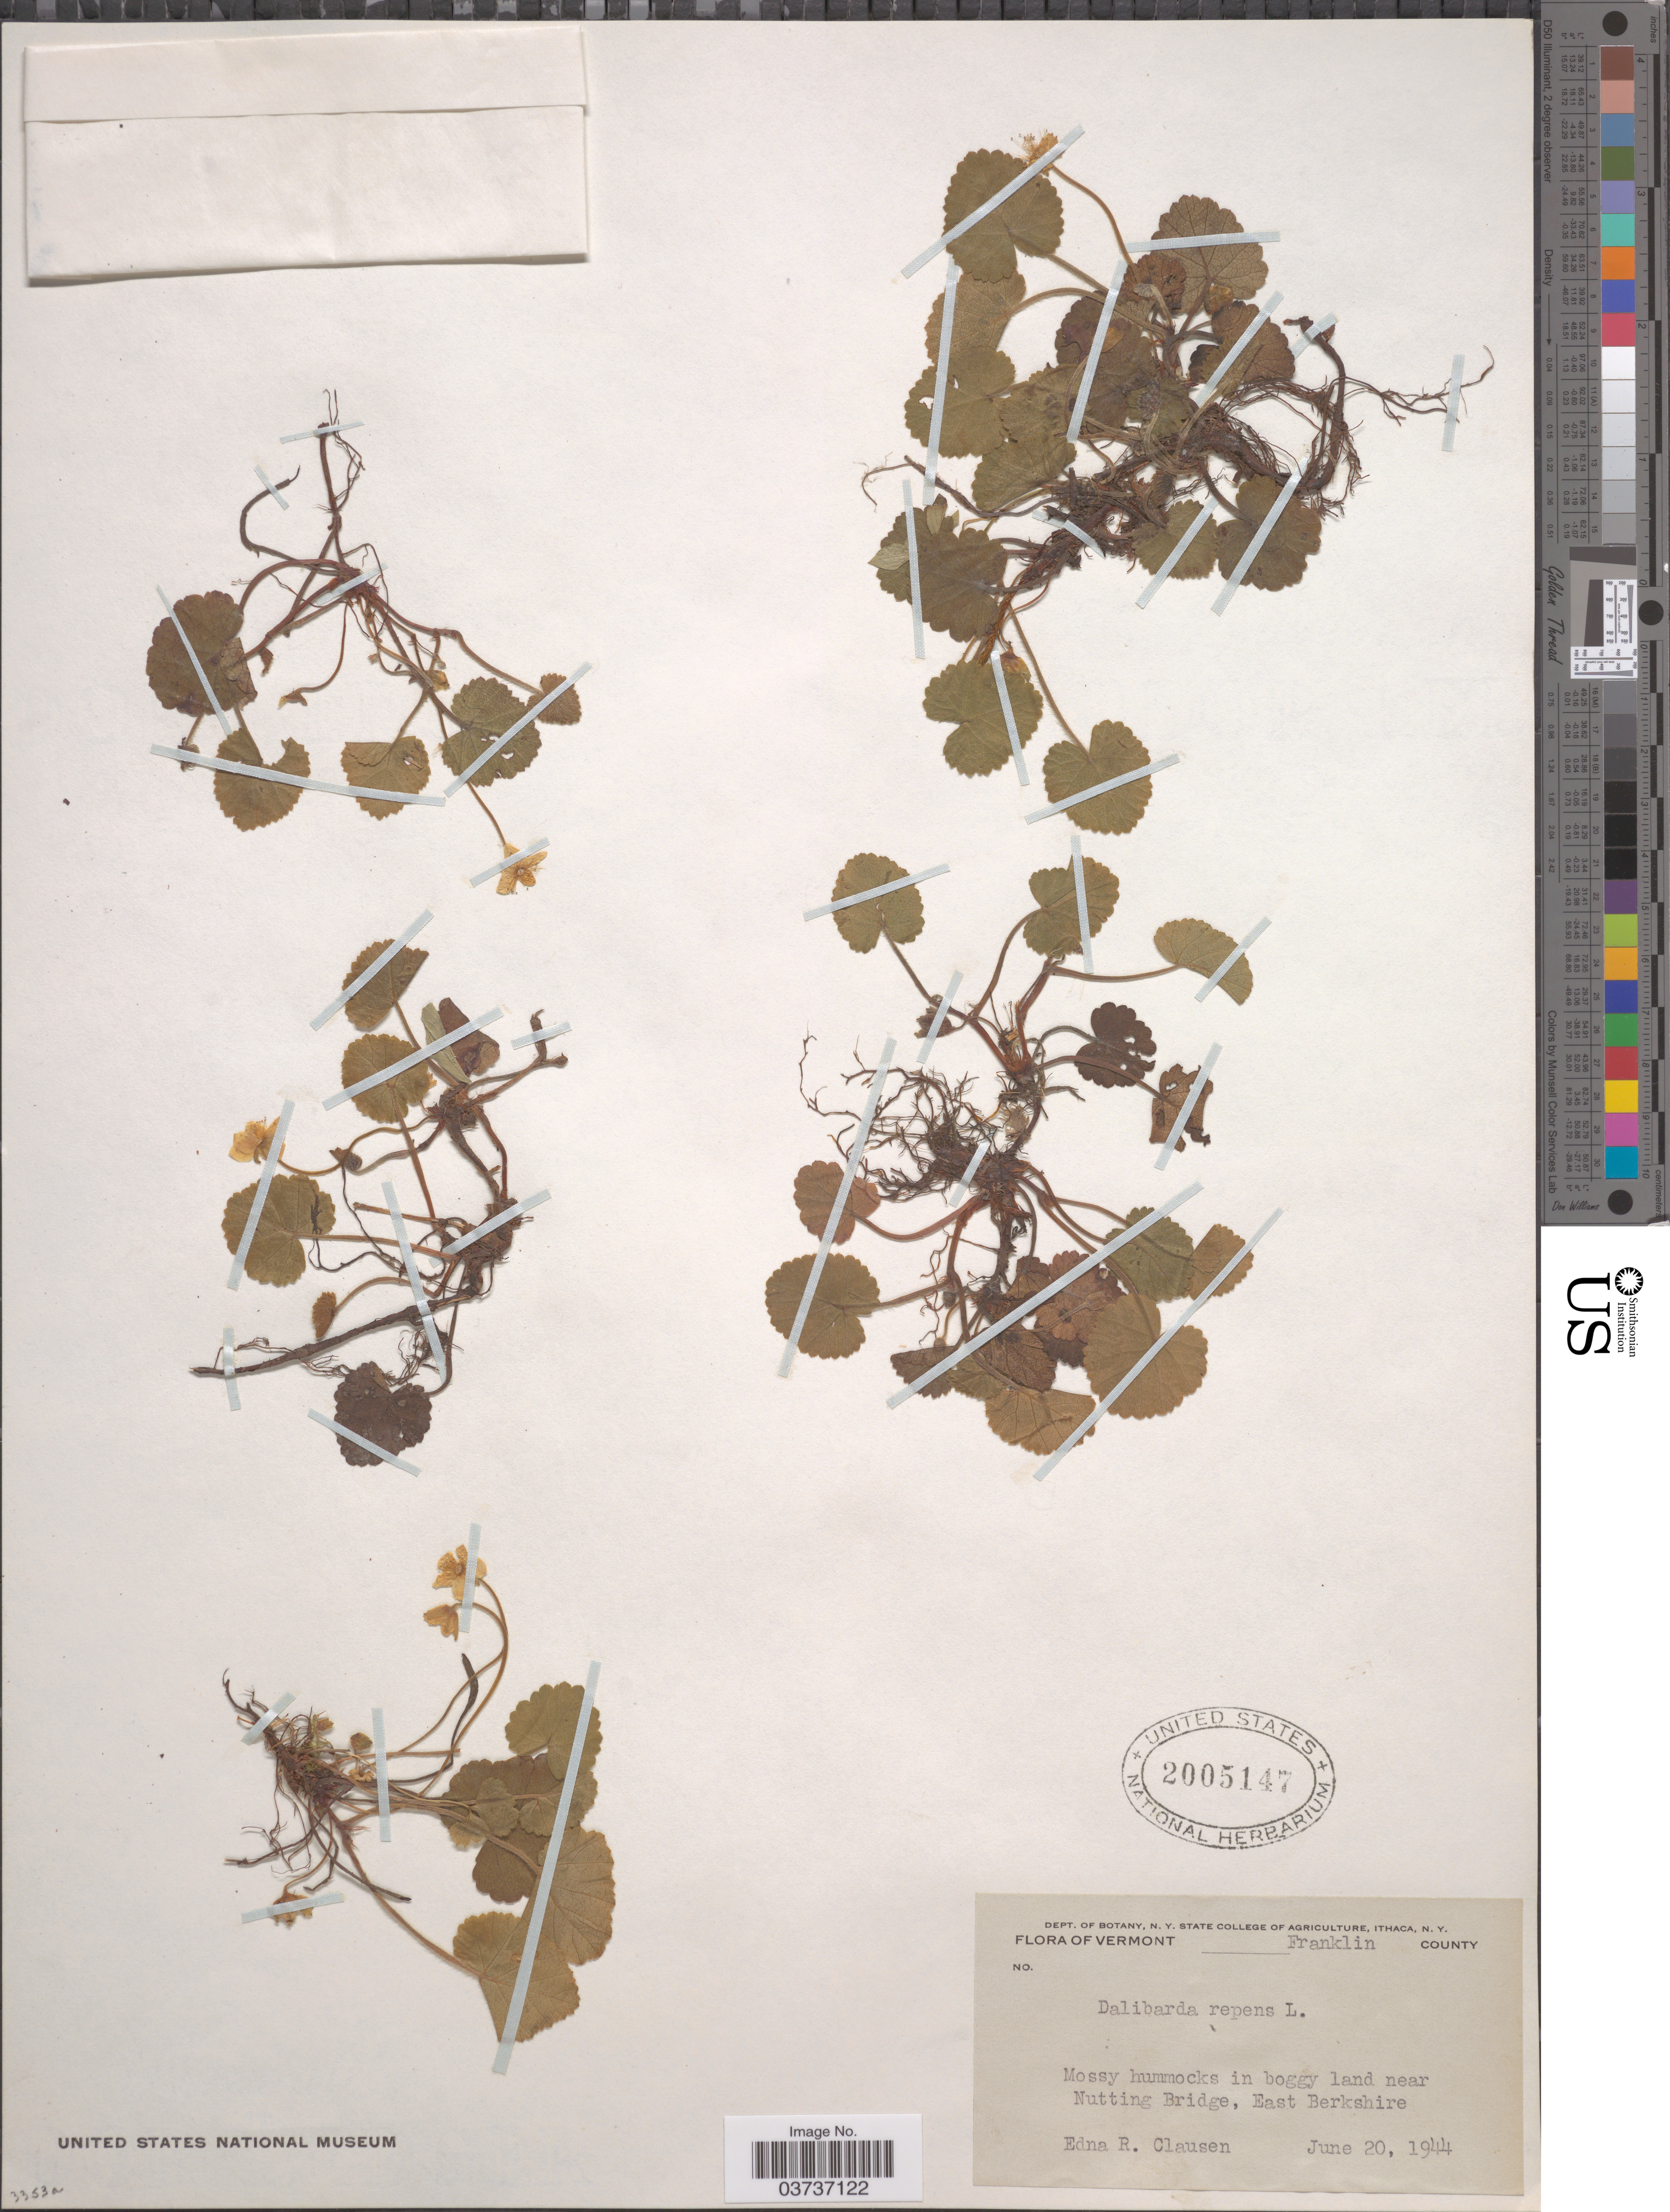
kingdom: Plantae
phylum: Tracheophyta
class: Magnoliopsida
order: Rosales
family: Rosaceae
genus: Dalibarda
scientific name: Dalibarda repens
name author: L.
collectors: E. Clausen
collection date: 1944-06-20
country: United States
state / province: Vermont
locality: Franklin County. In boggy land near Nutting Bridge, East Berkshire.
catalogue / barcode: US 2005147